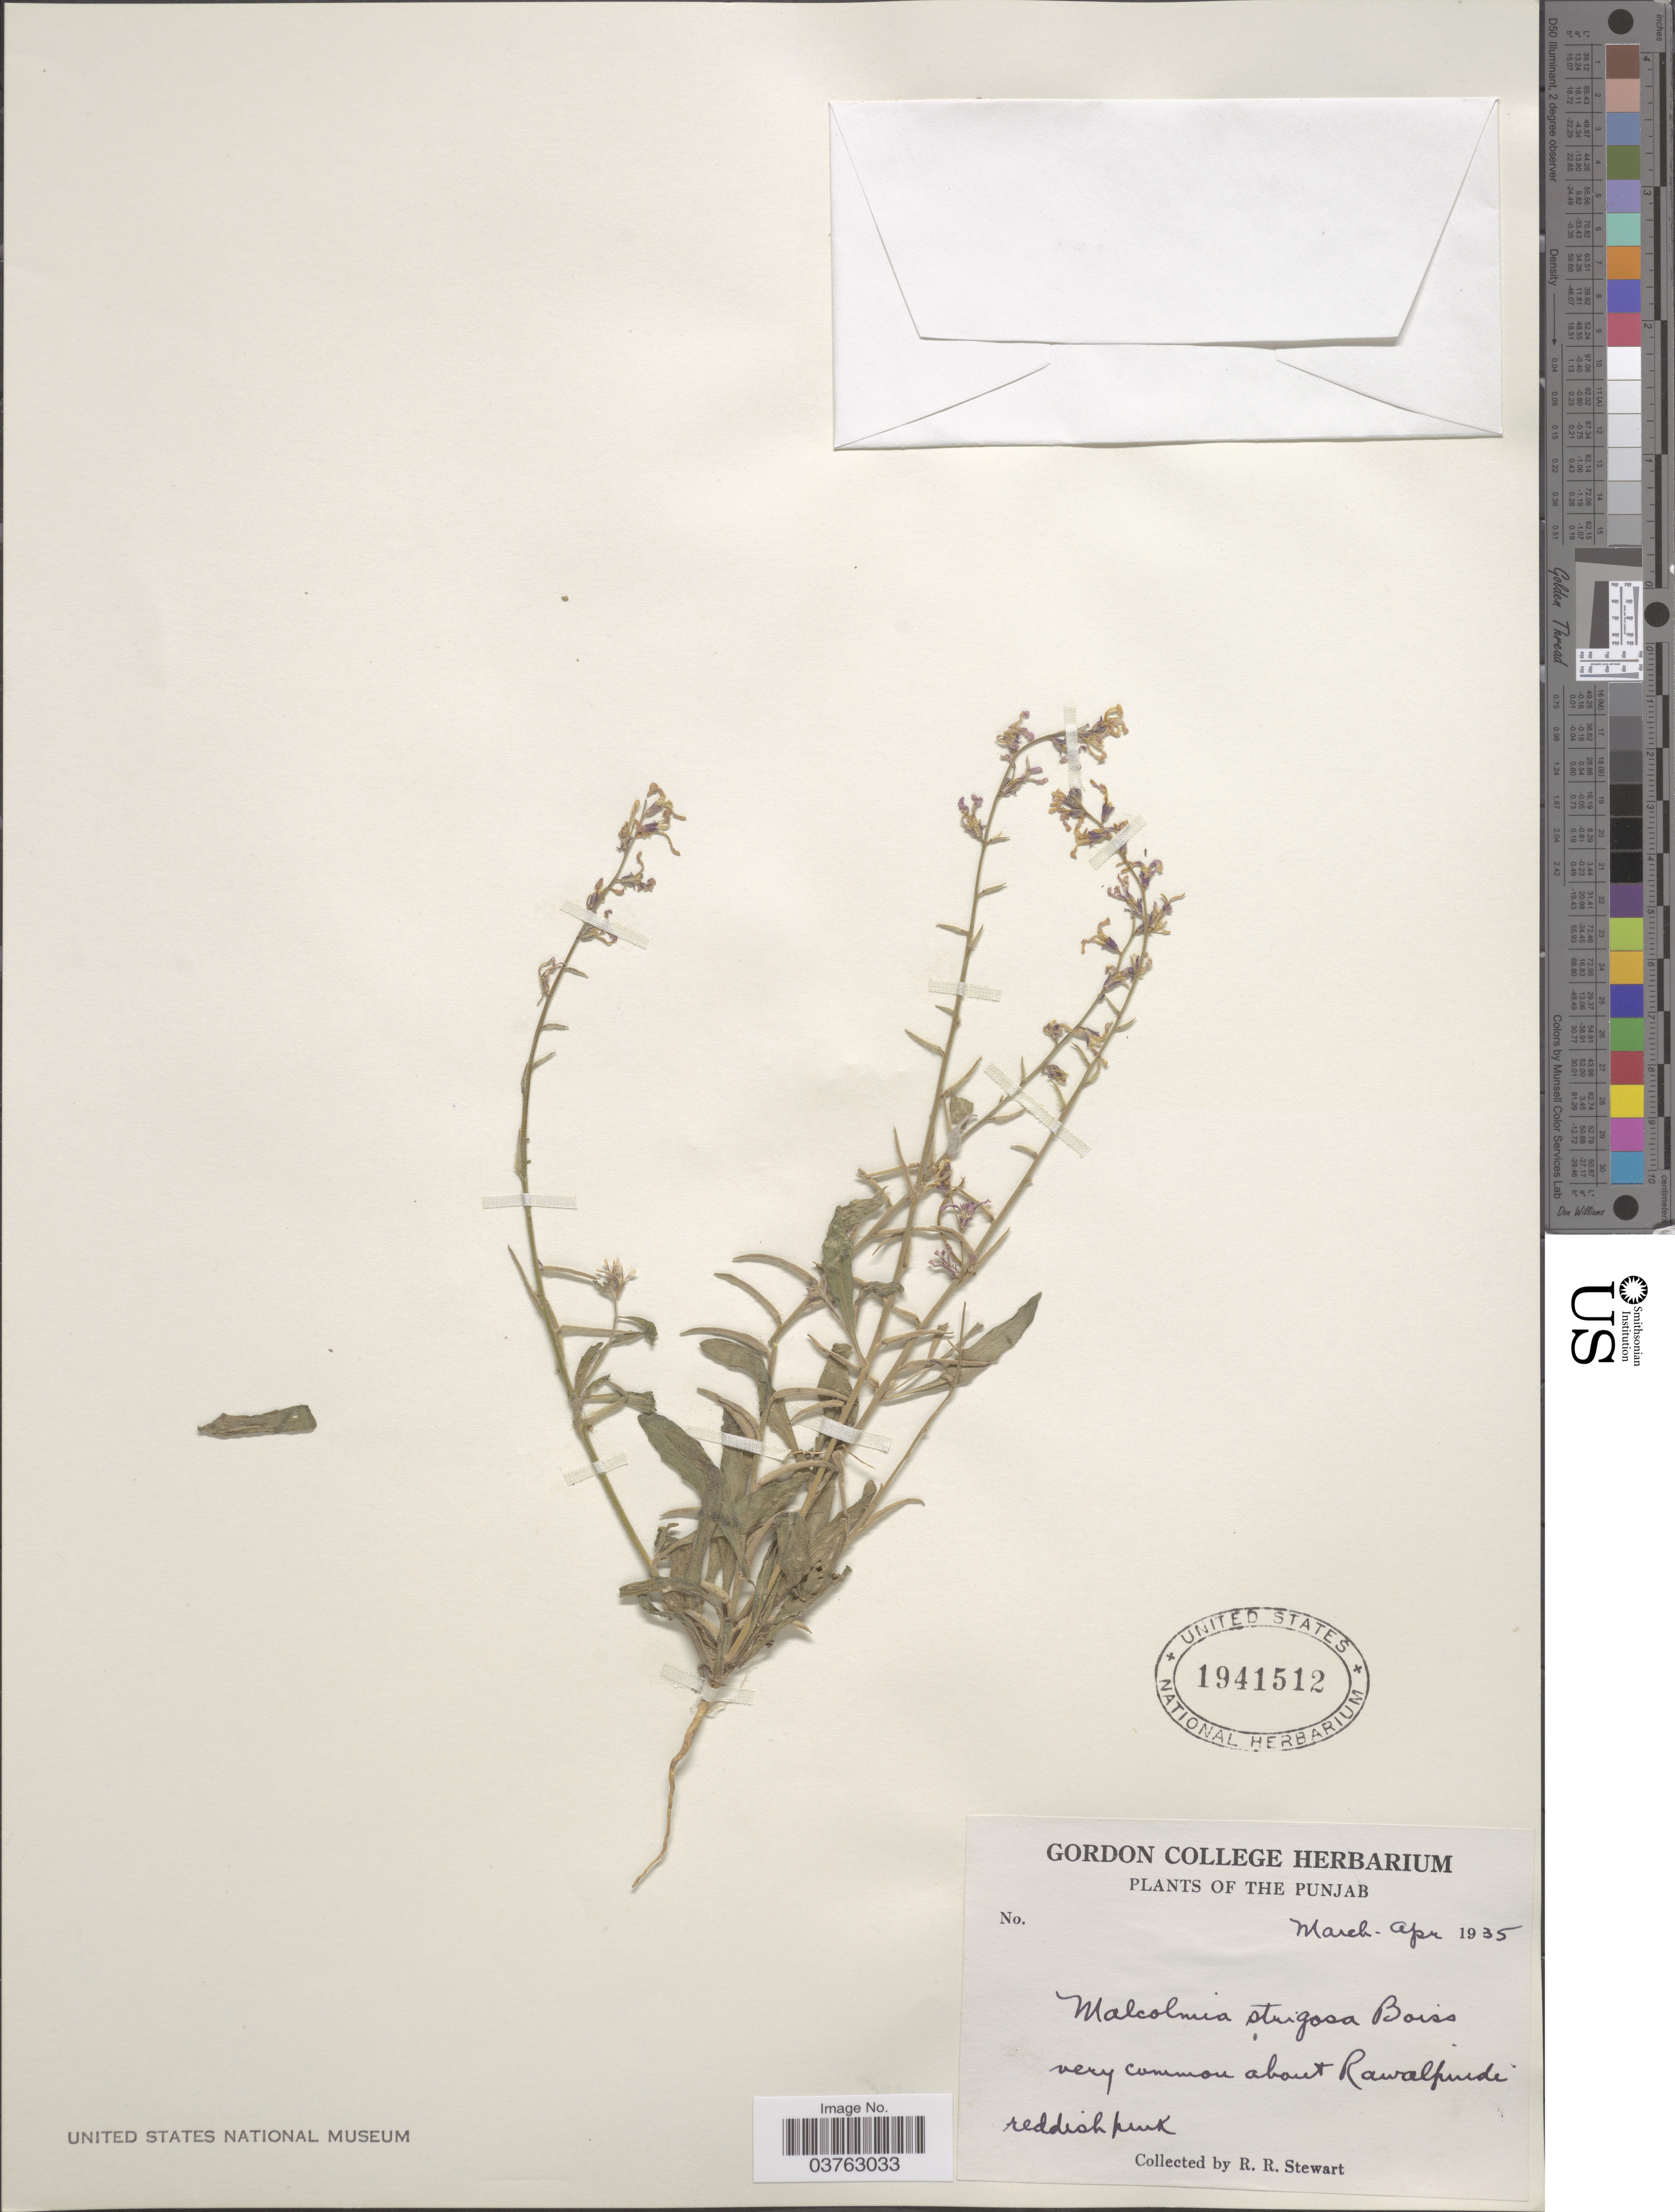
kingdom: Plantae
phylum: Tracheophyta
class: Magnoliopsida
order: Brassicales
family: Brassicaceae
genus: Malcolmia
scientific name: Malcolmia strigosa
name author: Boiss.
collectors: R. Stewart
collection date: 1935-03/1935-04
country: Pakistan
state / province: Punjab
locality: Very common about Rawalpindi.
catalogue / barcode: US 1941512